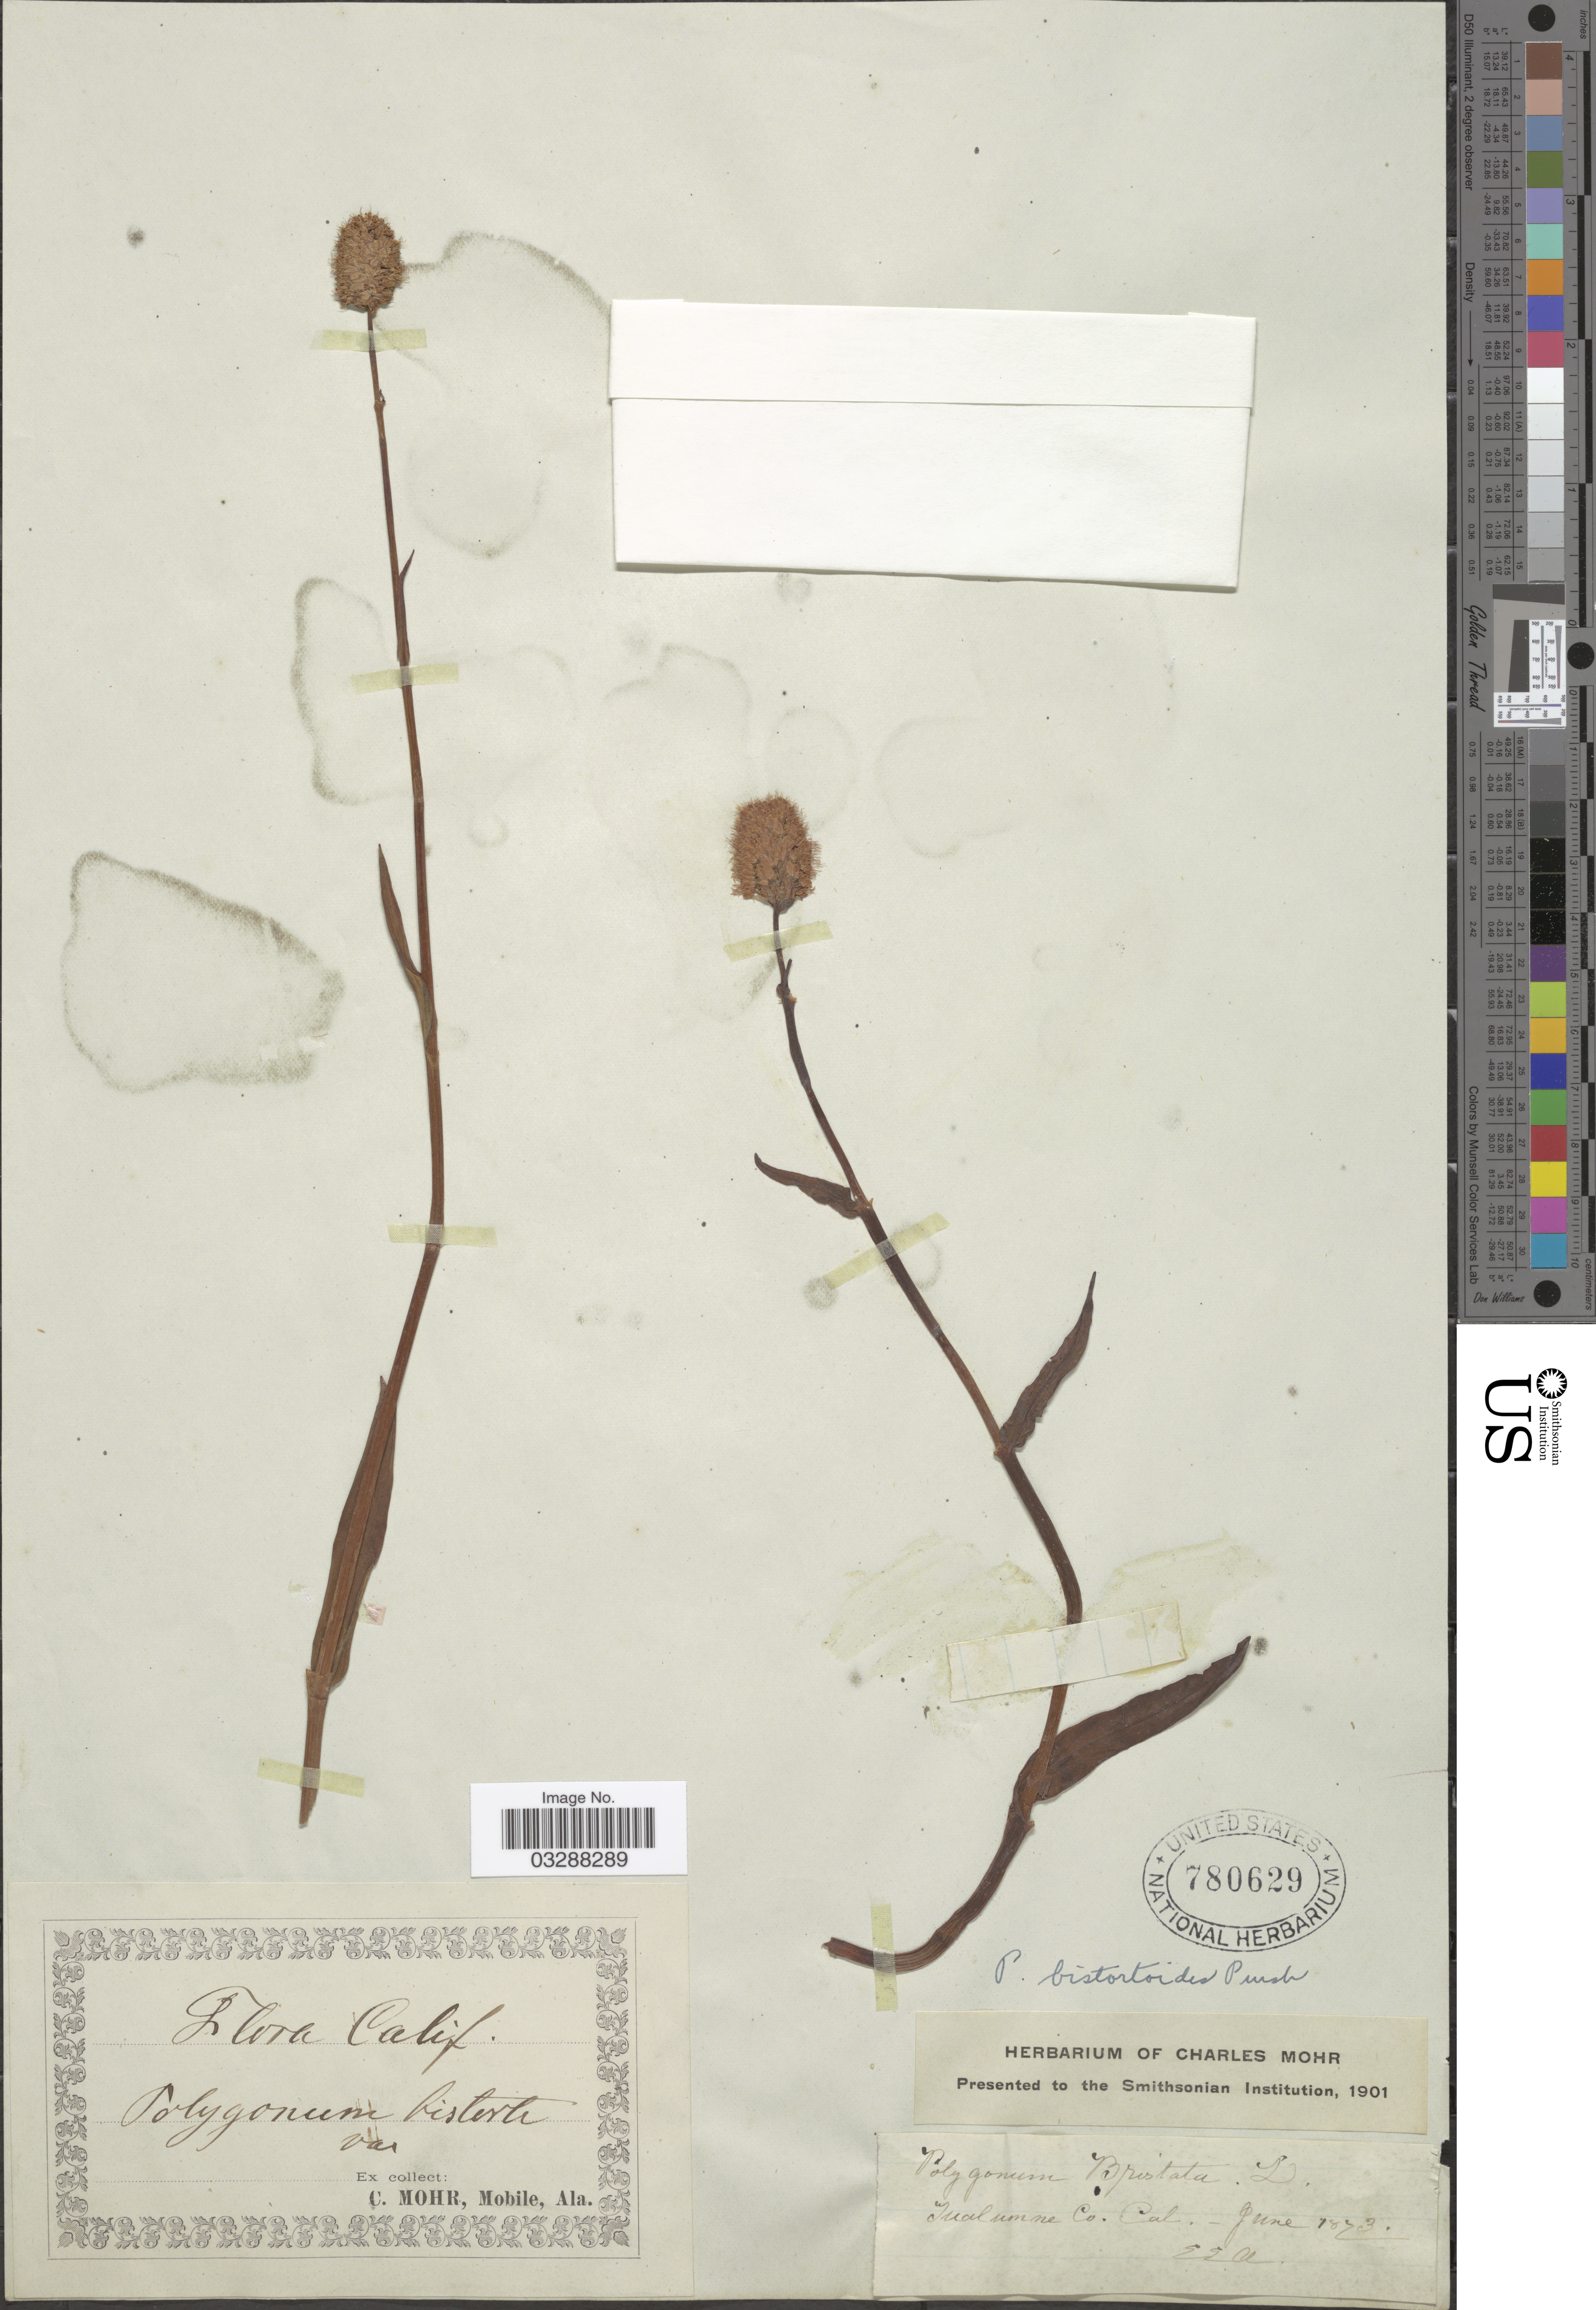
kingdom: Plantae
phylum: Tracheophyta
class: Magnoliopsida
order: Caryophyllales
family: Polygonaceae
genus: Bistorta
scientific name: Bistorta bistortoides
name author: (Pursh) Small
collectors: C. T. Mohr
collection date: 1873-06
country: United States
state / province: California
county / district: Tuolumne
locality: Tuolumne Co.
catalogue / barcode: US 780629